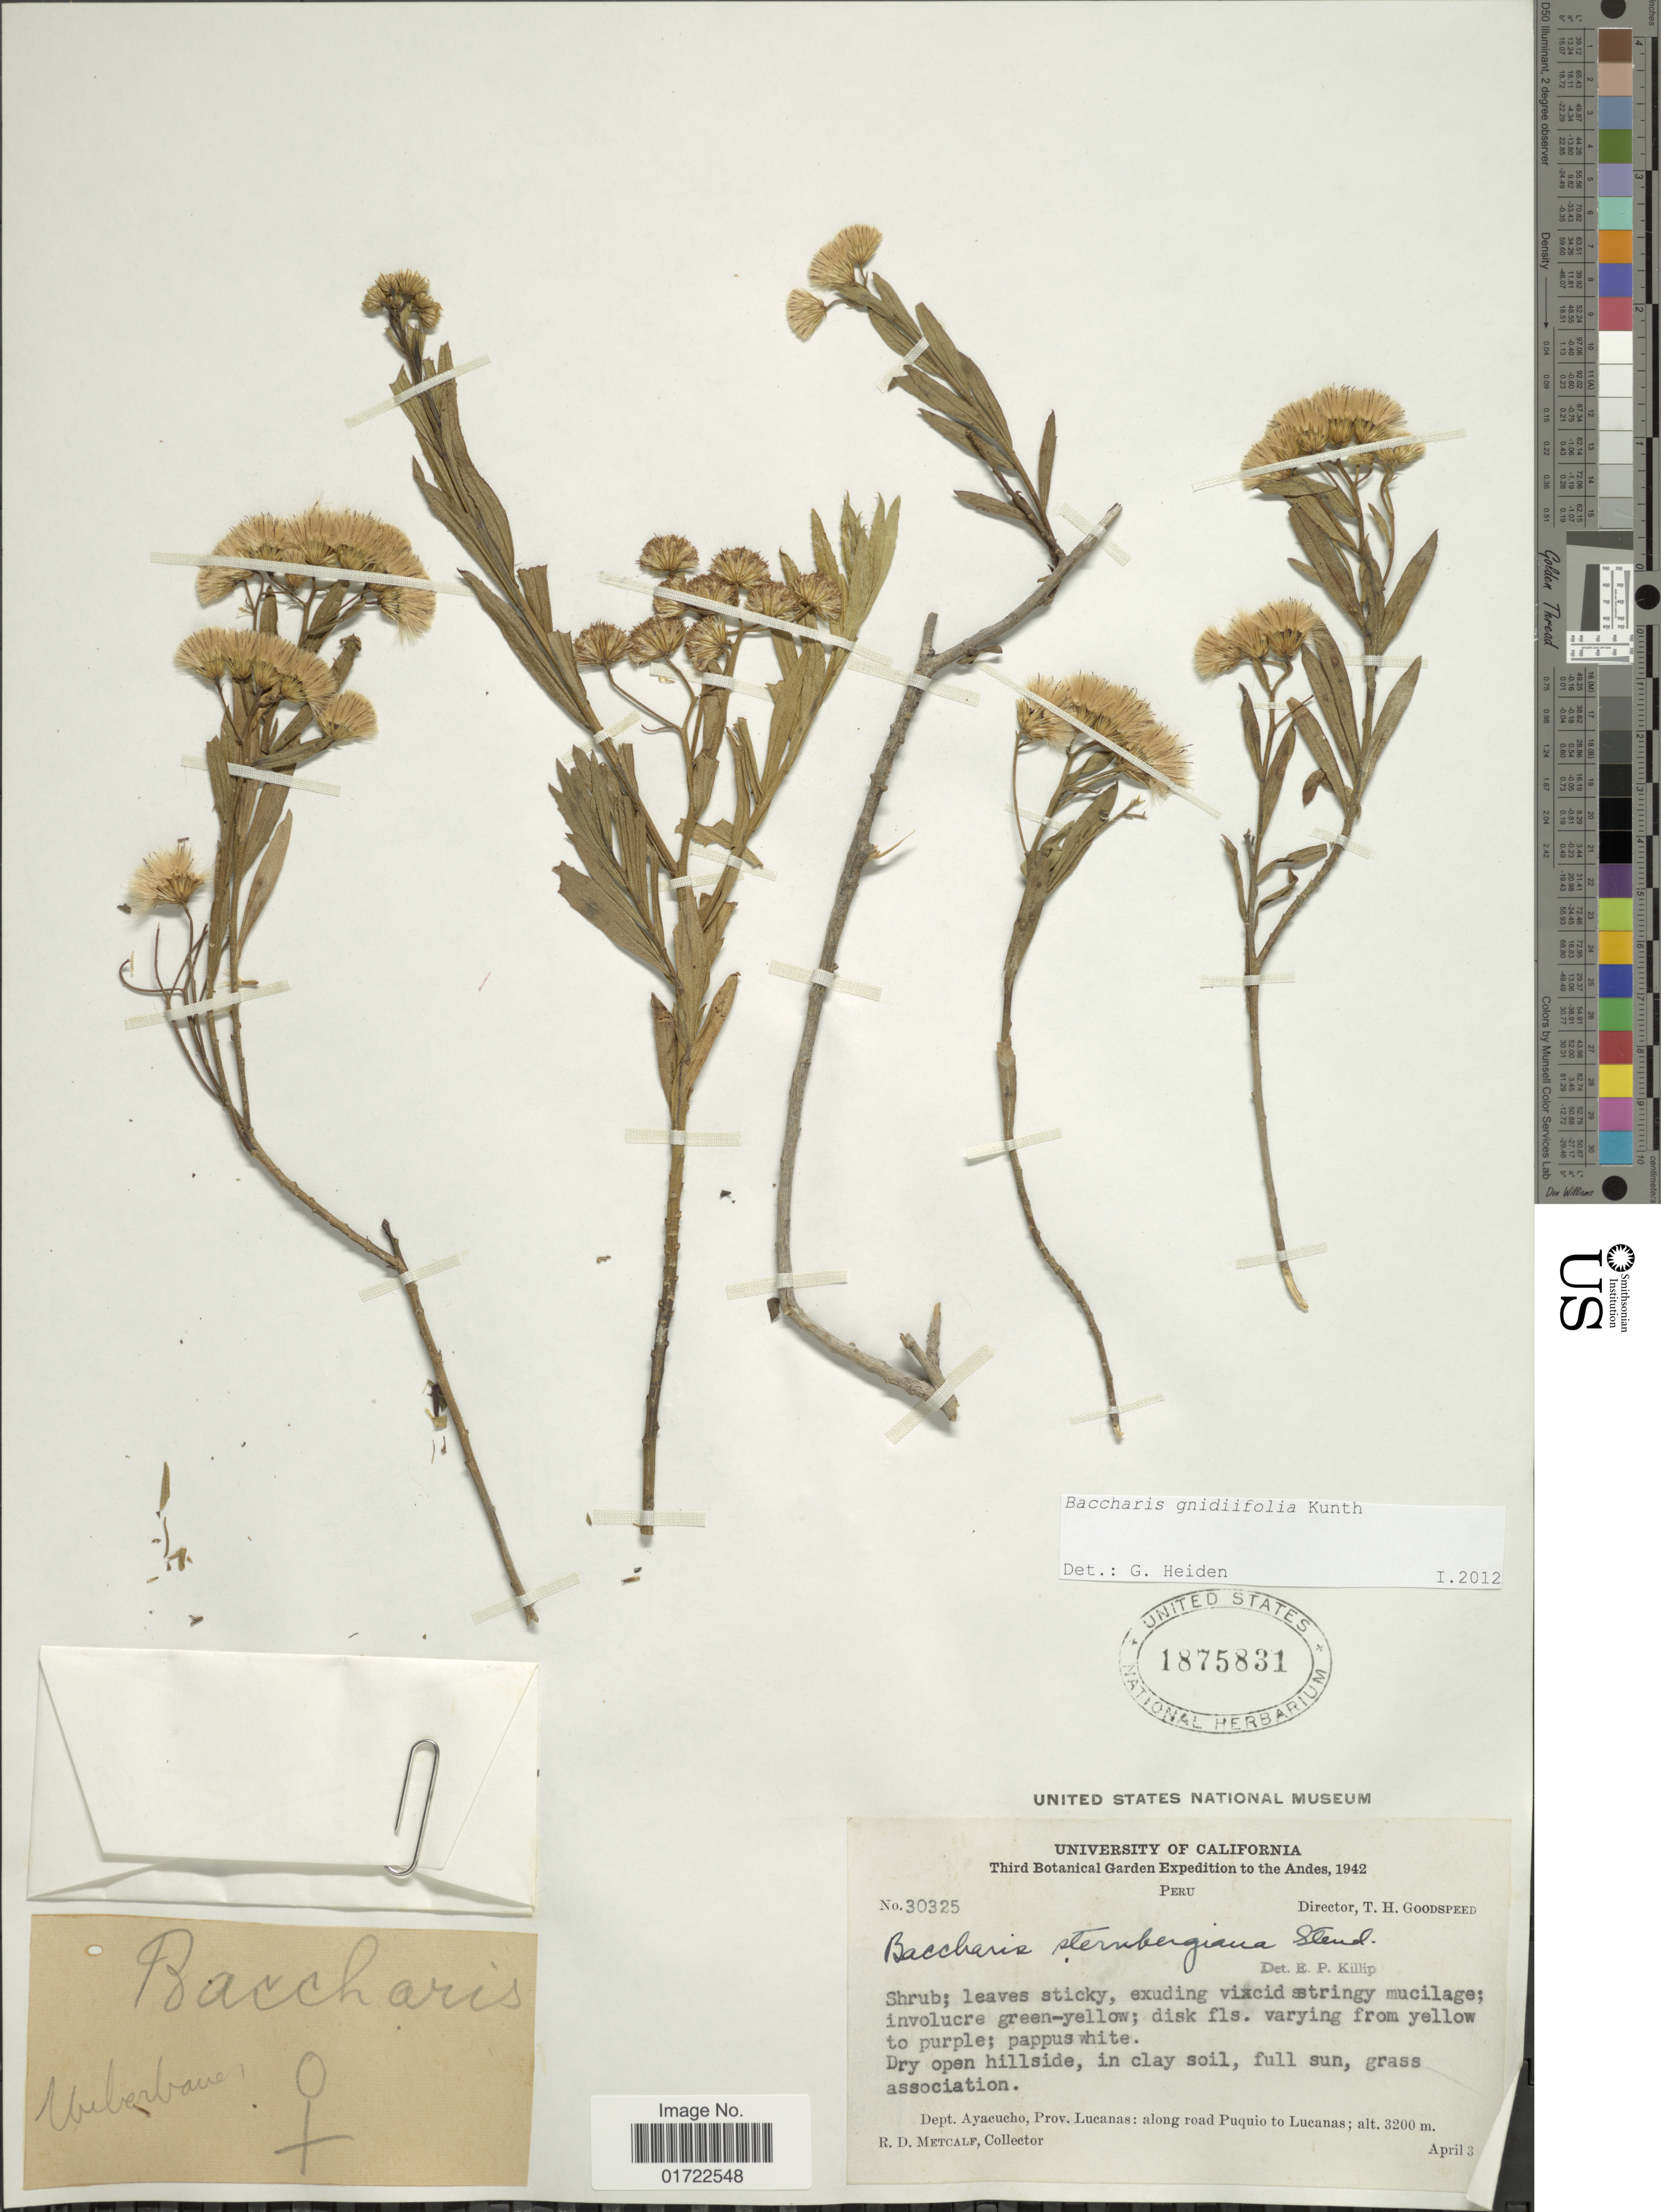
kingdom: Plantae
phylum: Tracheophyta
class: Magnoliopsida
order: Asterales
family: Asteraceae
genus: Baccharis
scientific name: Baccharis gnidiifolia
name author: Kunth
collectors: R. D. Metcalf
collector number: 30325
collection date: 1942-04-03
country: Peru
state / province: Ayacucho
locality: The Andes, Prov. Lucanas: along road Puquio to Lucanas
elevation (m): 3200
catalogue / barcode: US 1875831